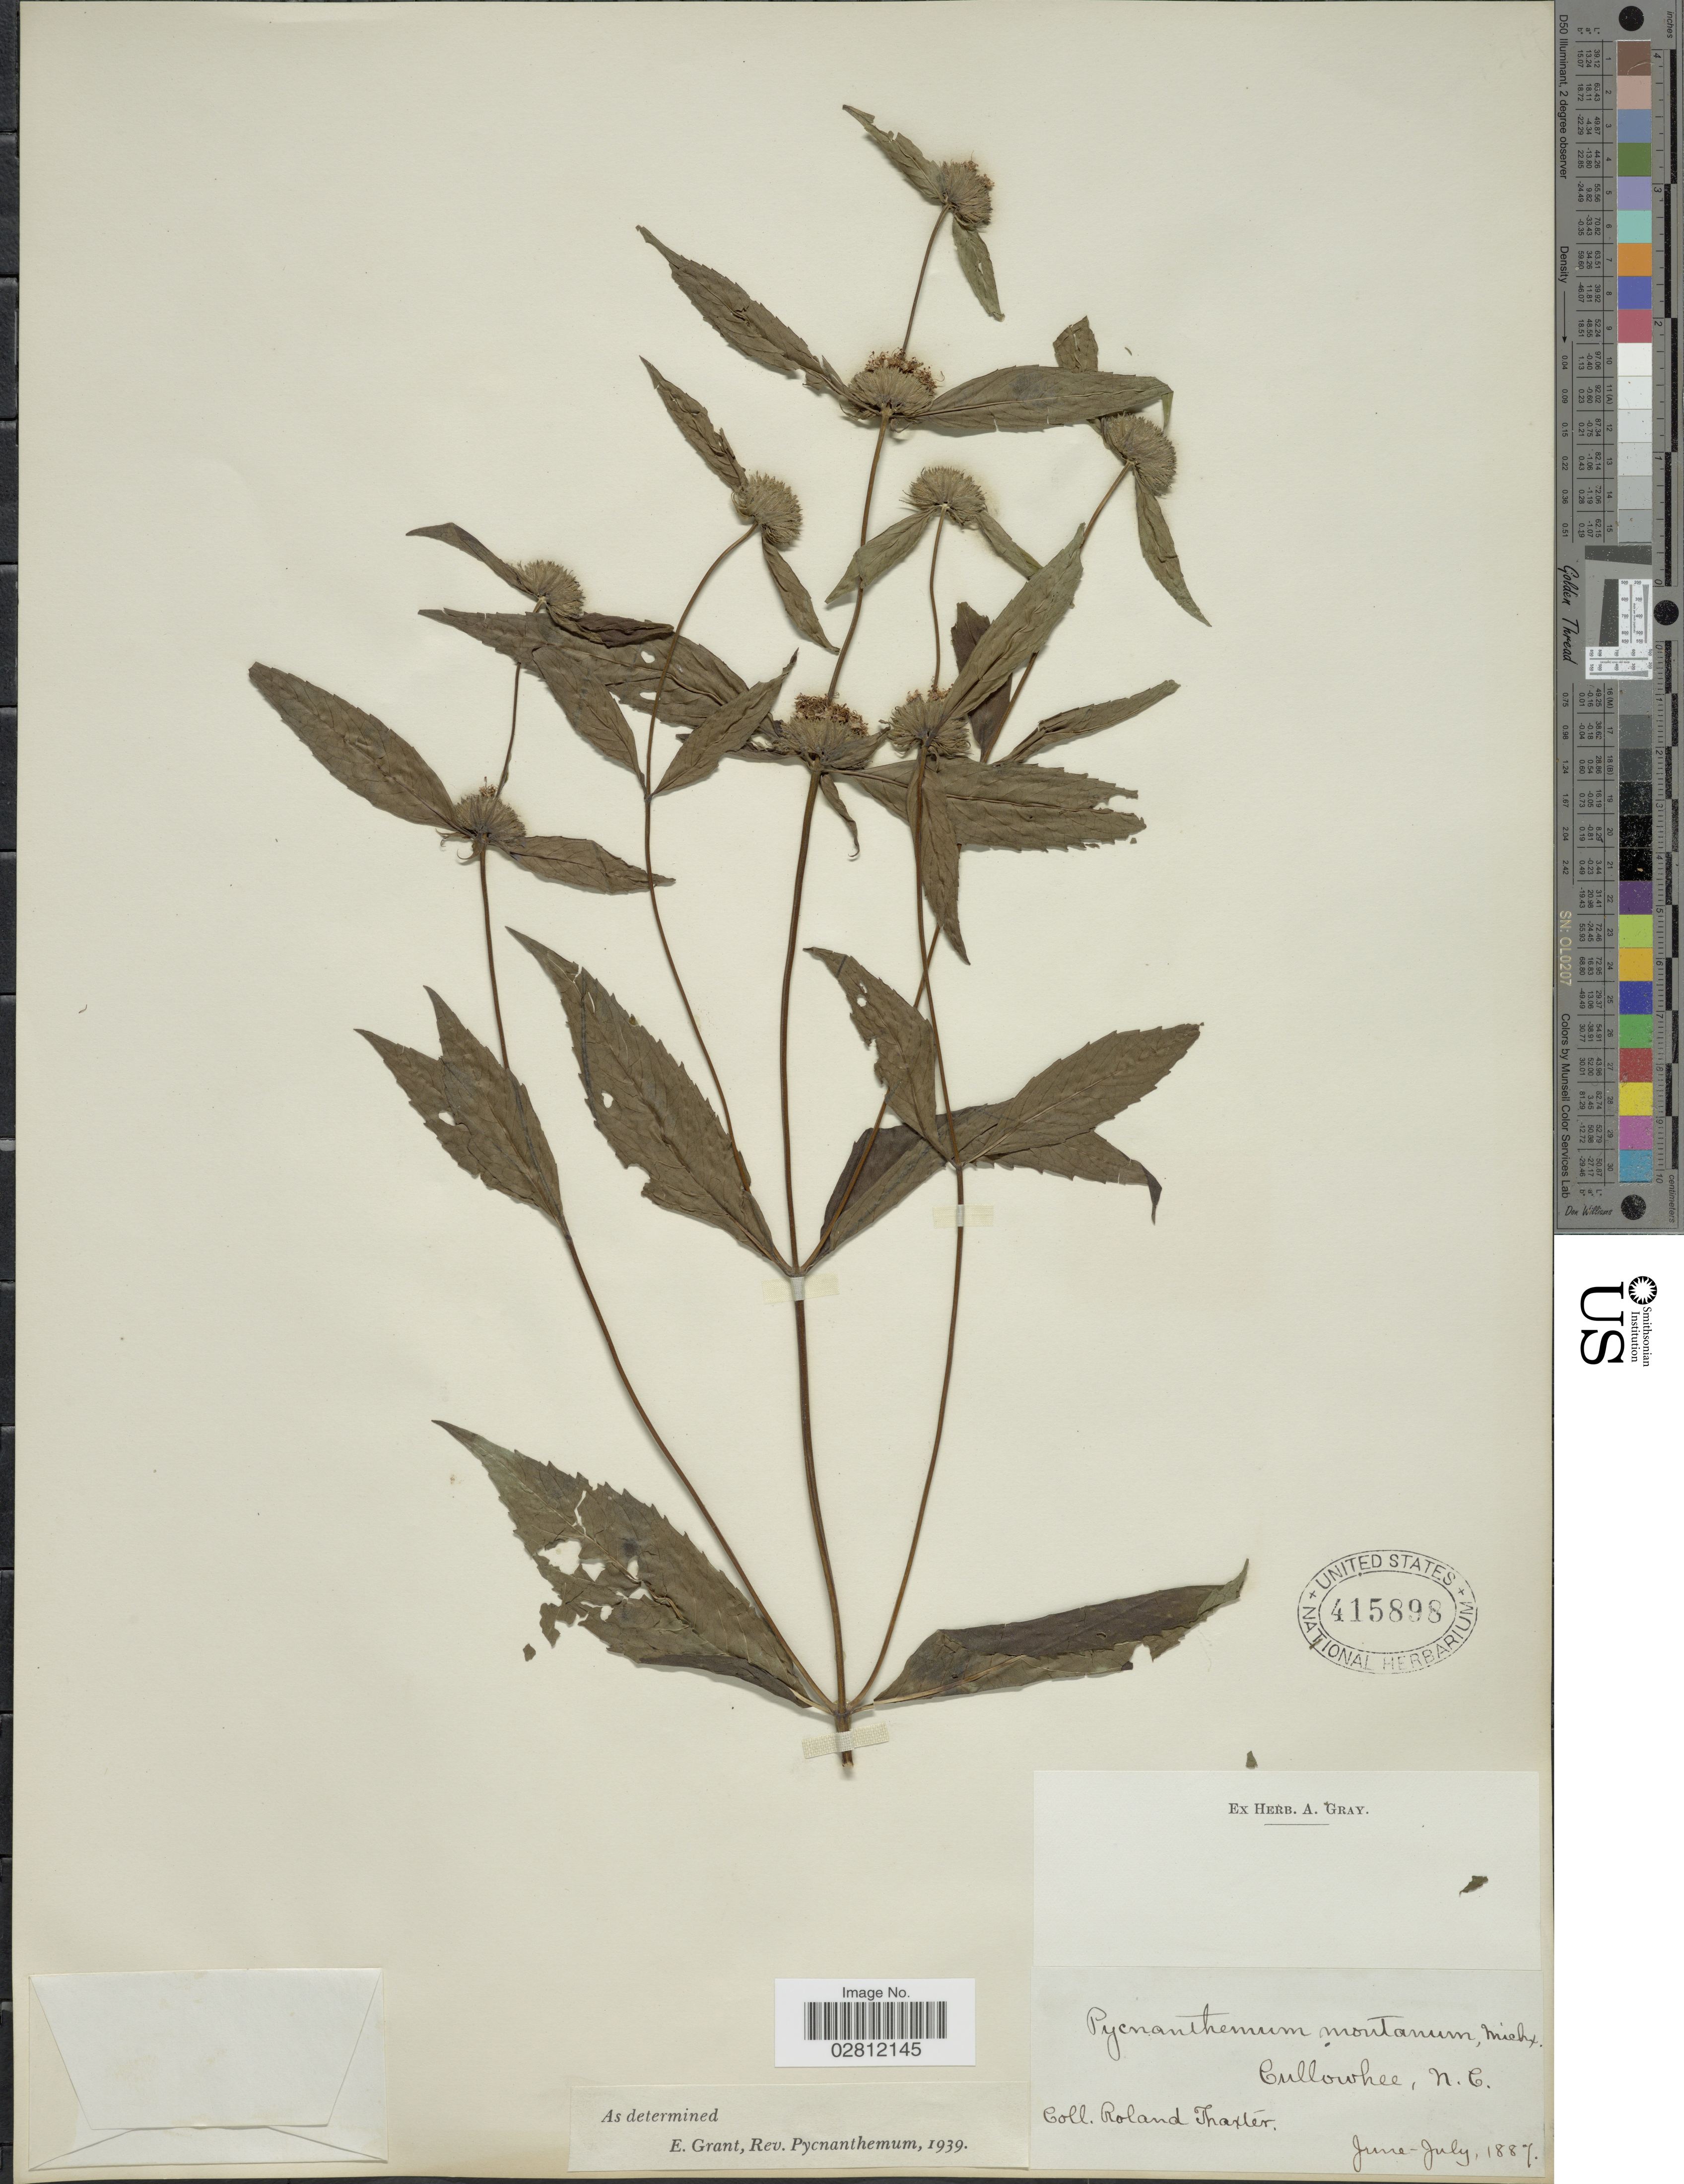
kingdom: Plantae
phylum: Tracheophyta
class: Magnoliopsida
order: Lamiales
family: Lamiaceae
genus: Pycnanthemum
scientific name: Pycnanthemum montanum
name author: Michx.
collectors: R. Thaxter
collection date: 1887-06/1887-07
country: United States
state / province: North Carolina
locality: Cullowhee.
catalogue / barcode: US 415898